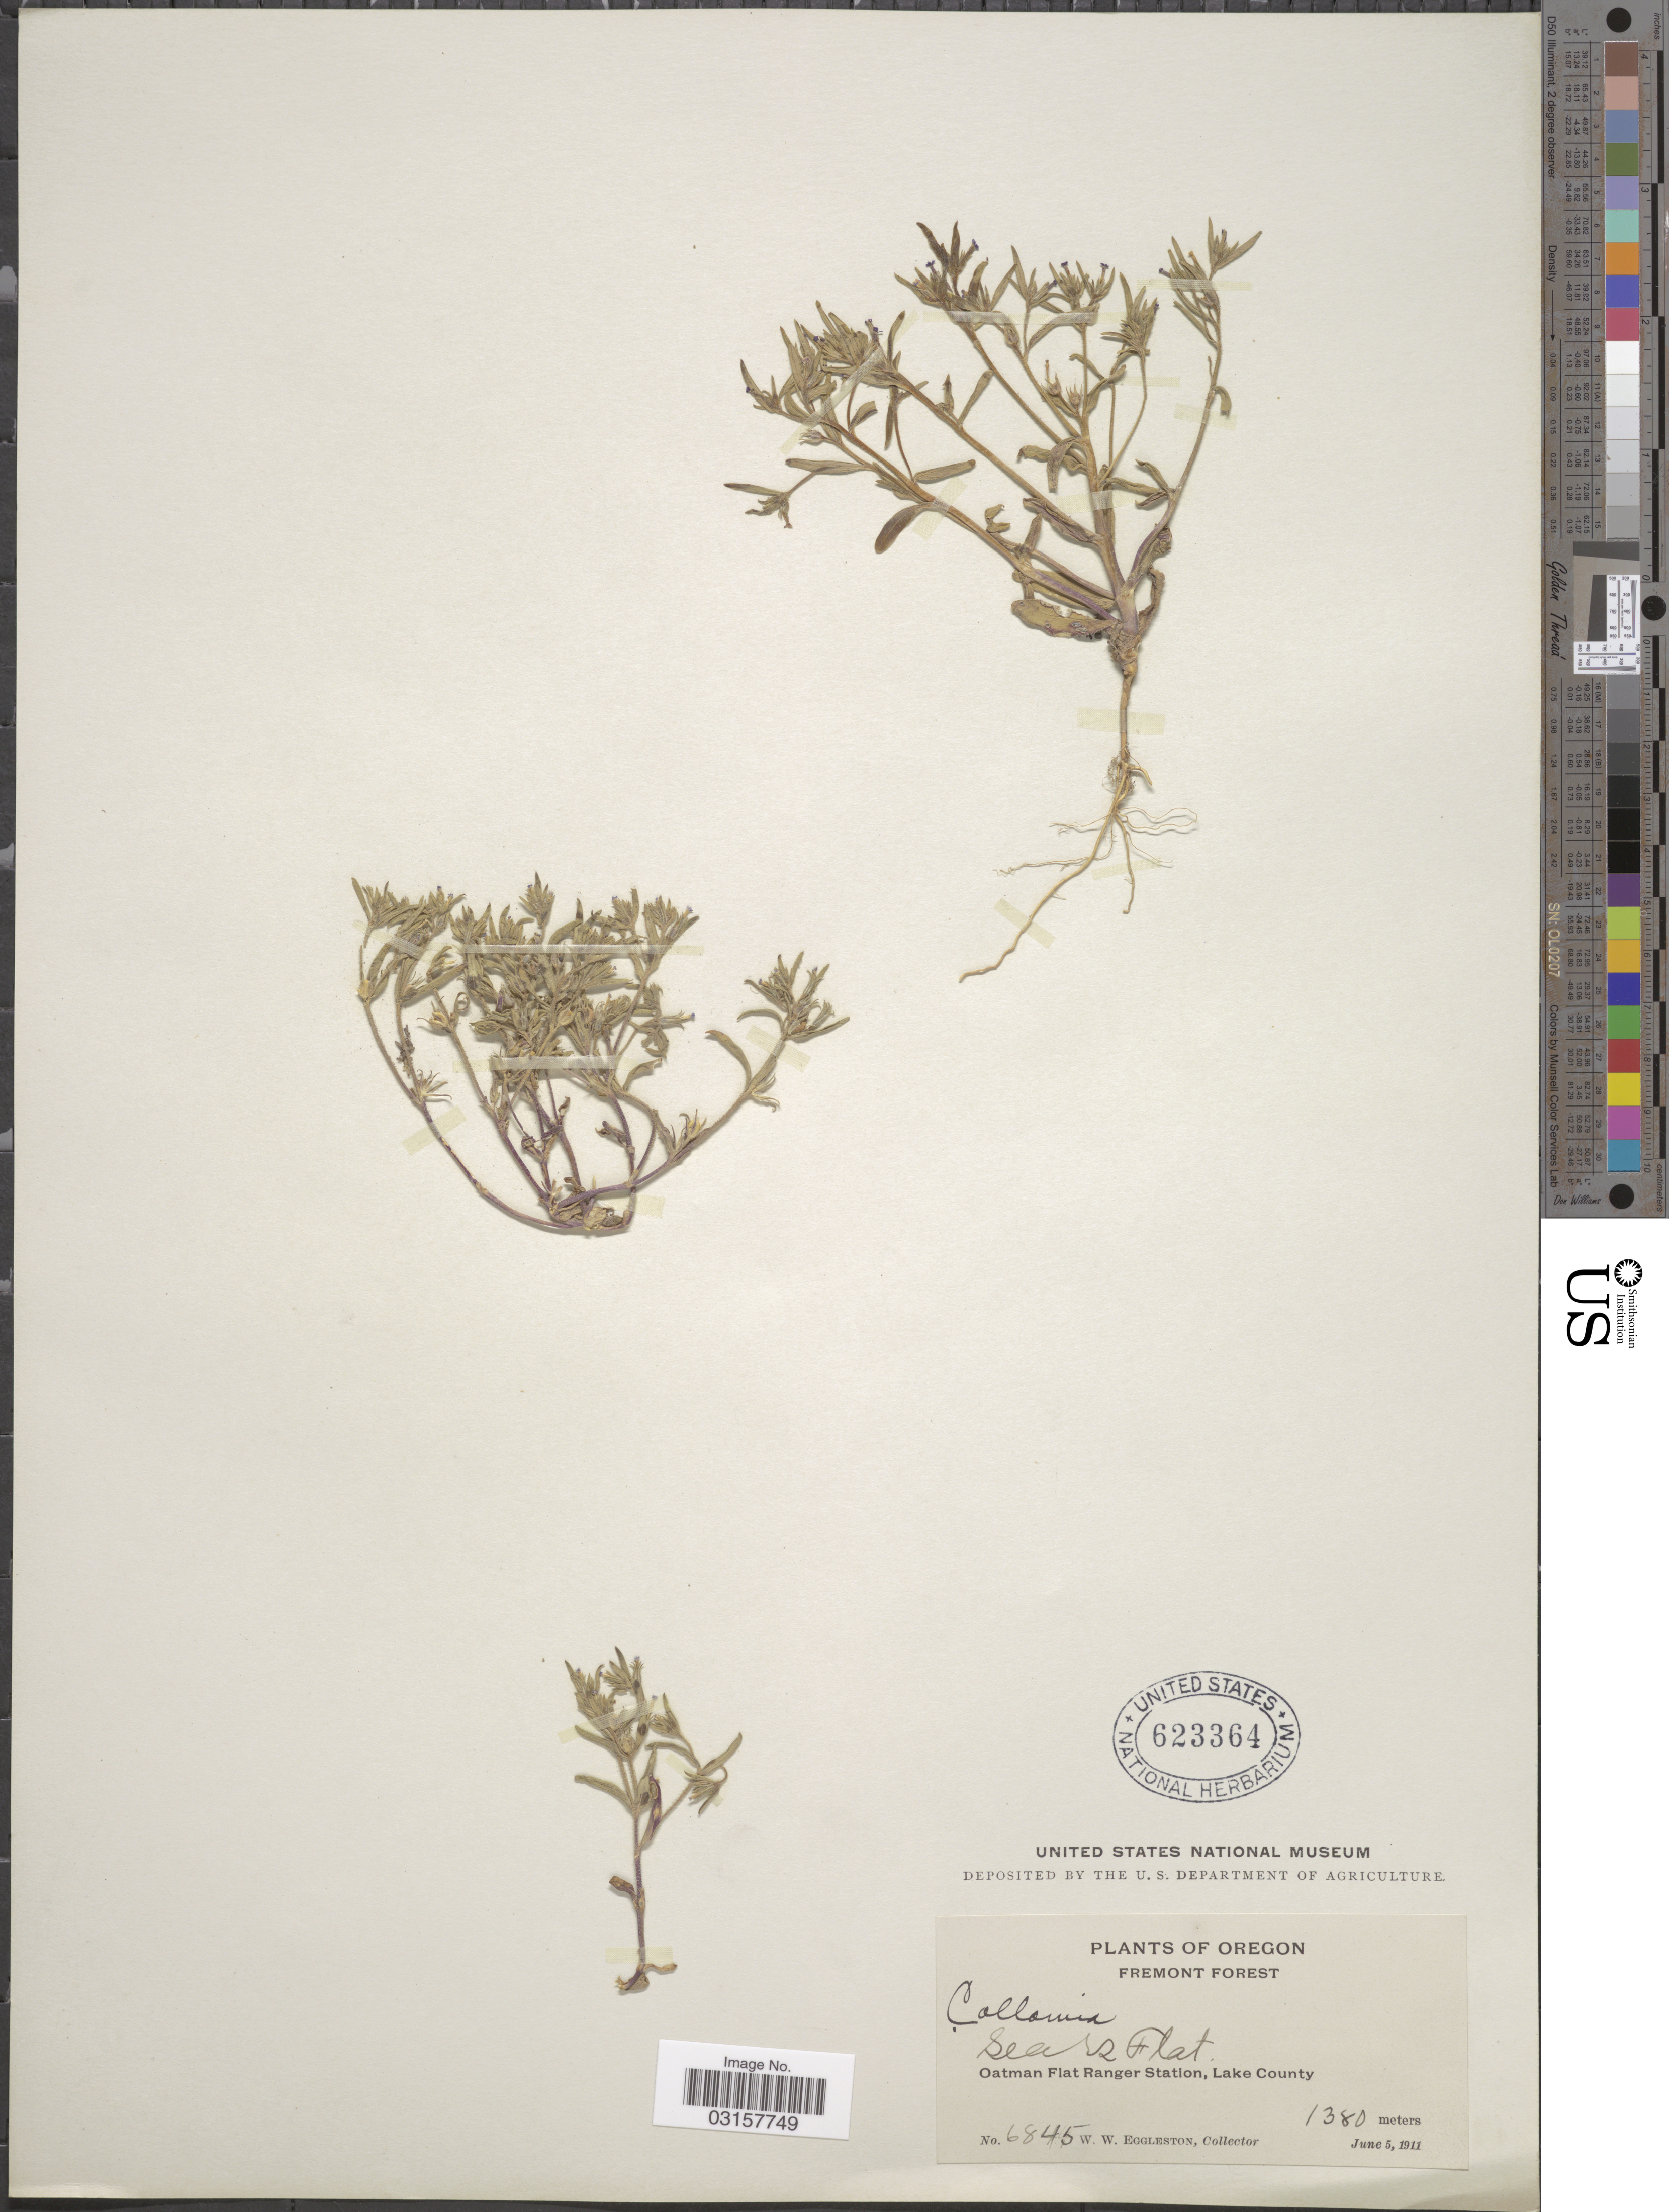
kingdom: Plantae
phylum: Tracheophyta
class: Magnoliopsida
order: Ericales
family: Polemoniaceae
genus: Microsteris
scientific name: Microsteris gracilis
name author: (Hook.) Greene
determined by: (US) Smithsonian Institution - National Museum of Natural History - Department of Botany (UNITED STATES)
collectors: W. W. Eggleston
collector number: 6845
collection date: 1911-06-05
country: United States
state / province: Oregon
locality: Fremont Forest. Oatman Flat Ranger Station, Lake County. Sears Flat.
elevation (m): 1380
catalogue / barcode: US 623364